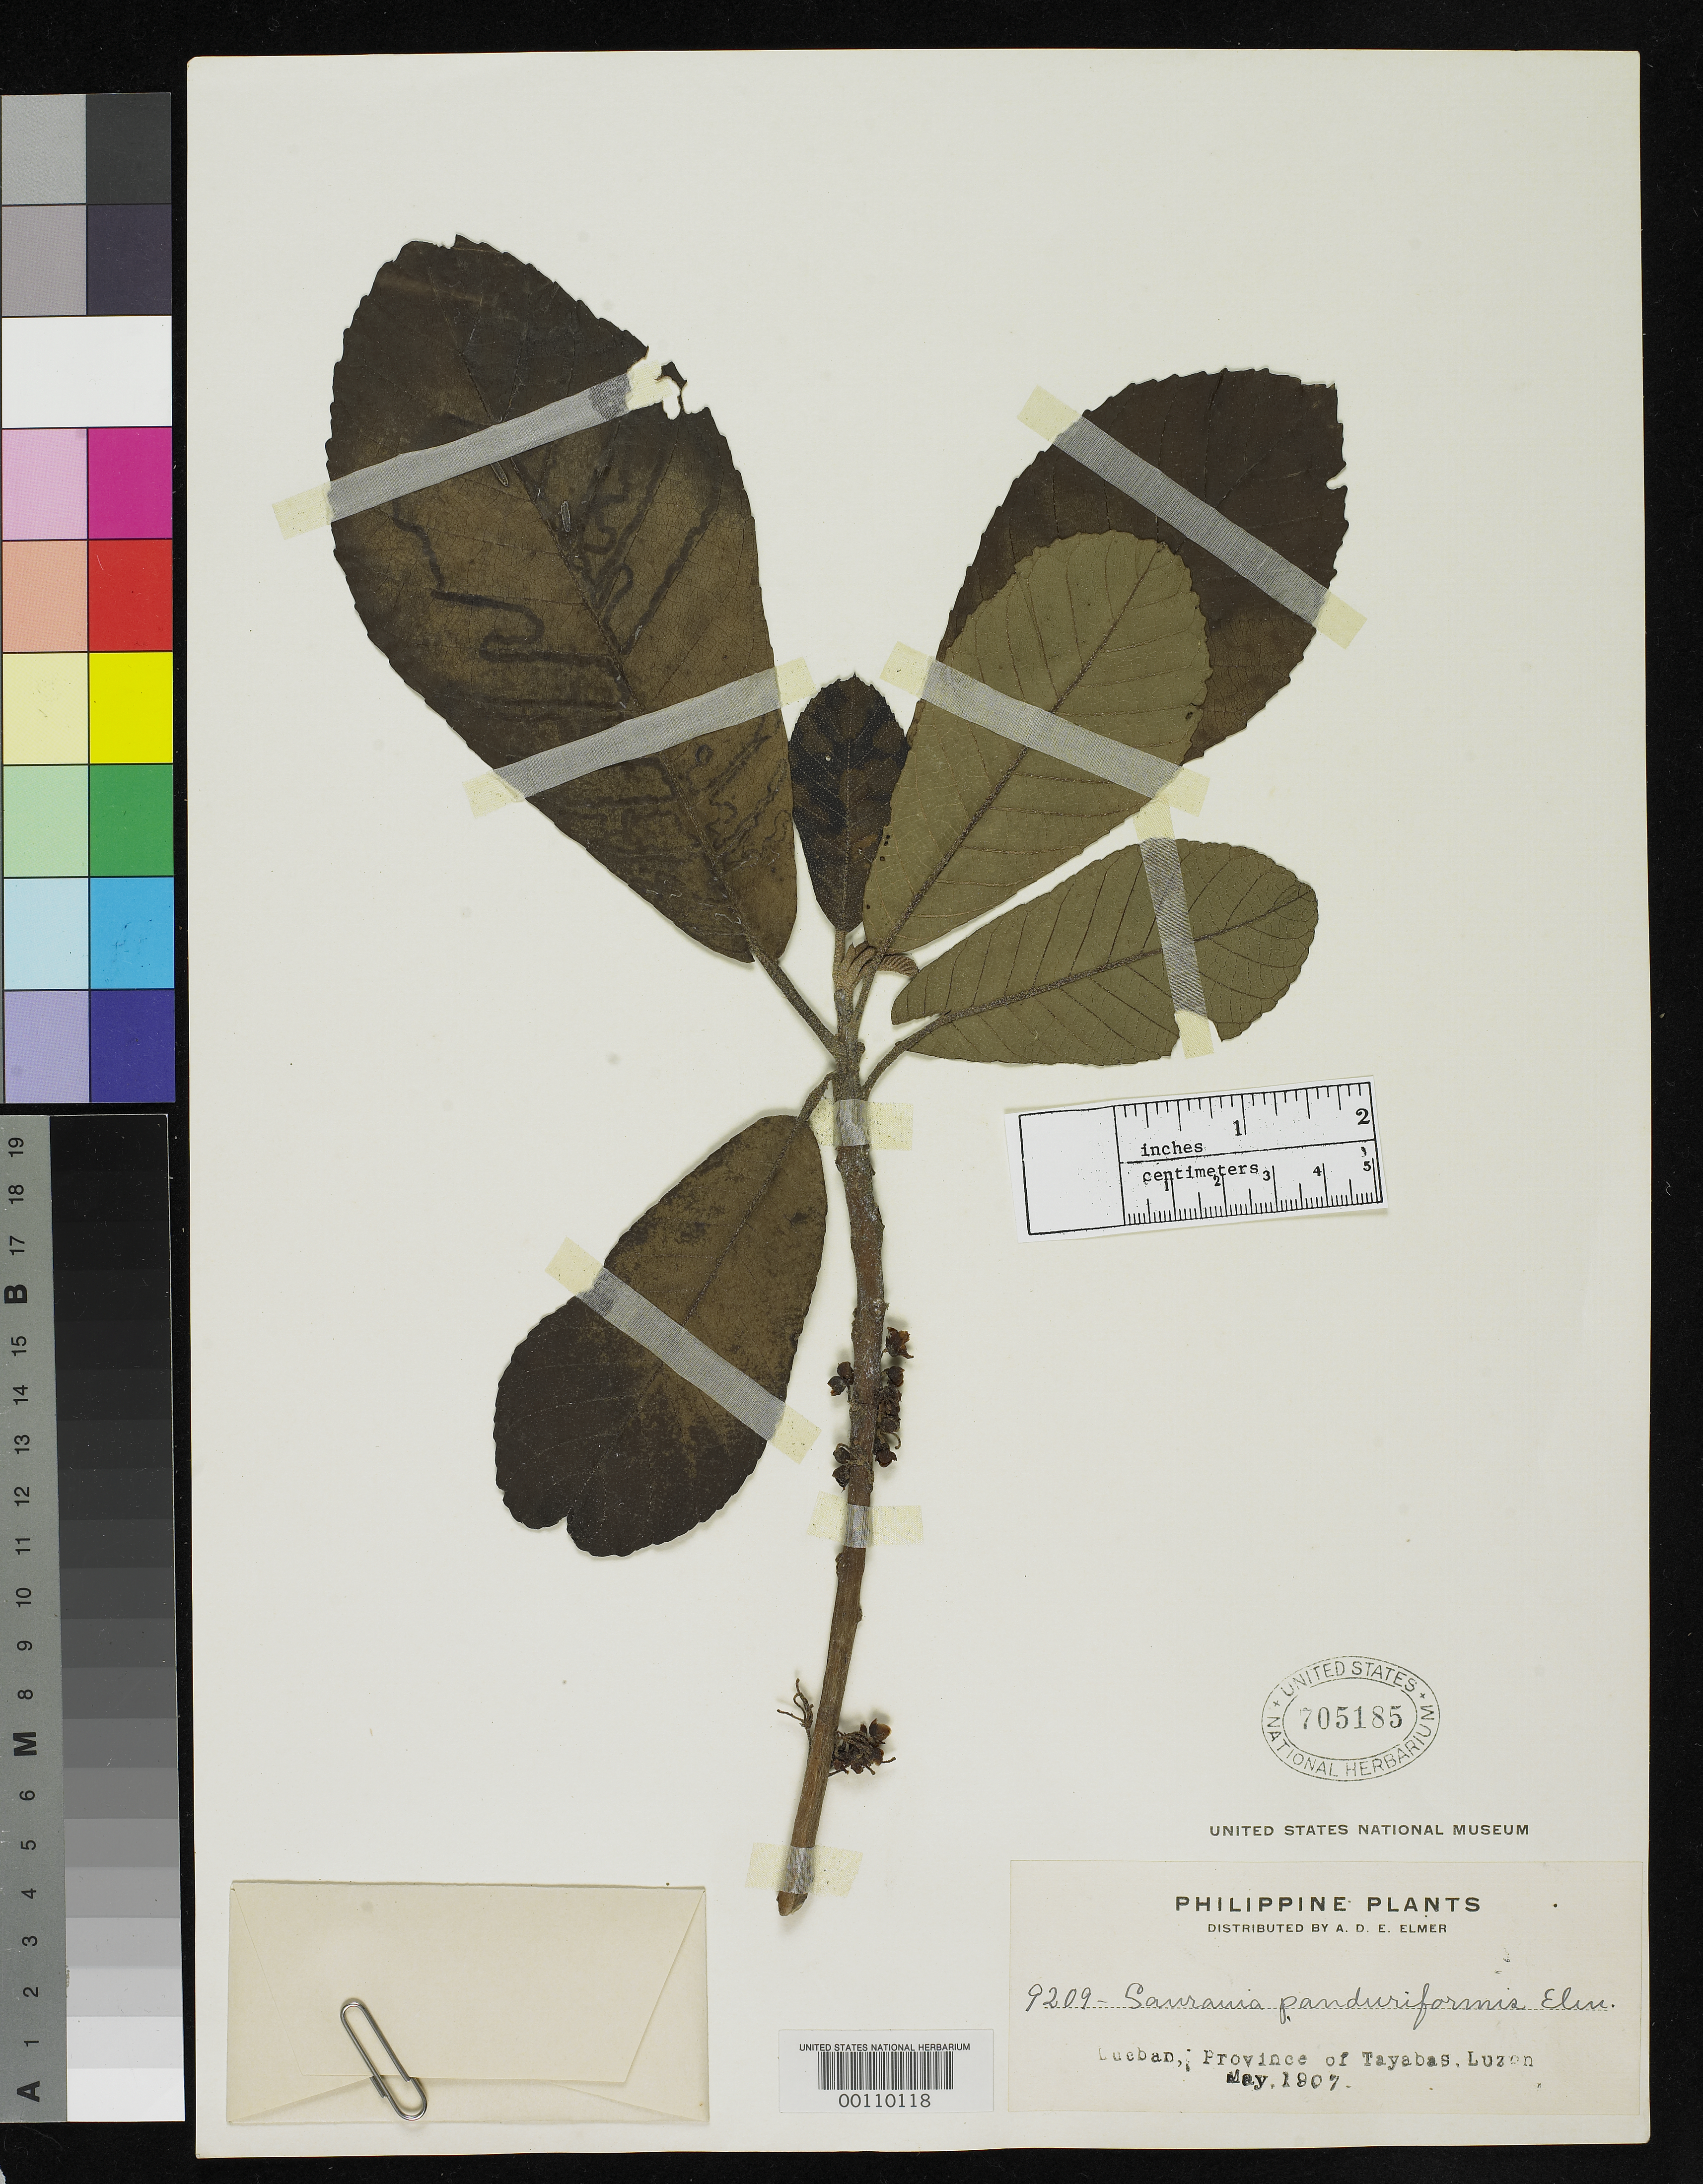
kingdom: Plantae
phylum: Tracheophyta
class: Magnoliopsida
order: Ericales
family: Actinidiaceae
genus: Saurauia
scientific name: Saurauia panduriformis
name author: Elmer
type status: Isotype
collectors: A. D. E. Elmer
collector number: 9209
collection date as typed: May 1907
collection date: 1907-05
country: Philippines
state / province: Calabarzon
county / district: Quezon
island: Luzon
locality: Lucban, Mount Banahao; alt. 2250 ft.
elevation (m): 686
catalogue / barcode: US 705185